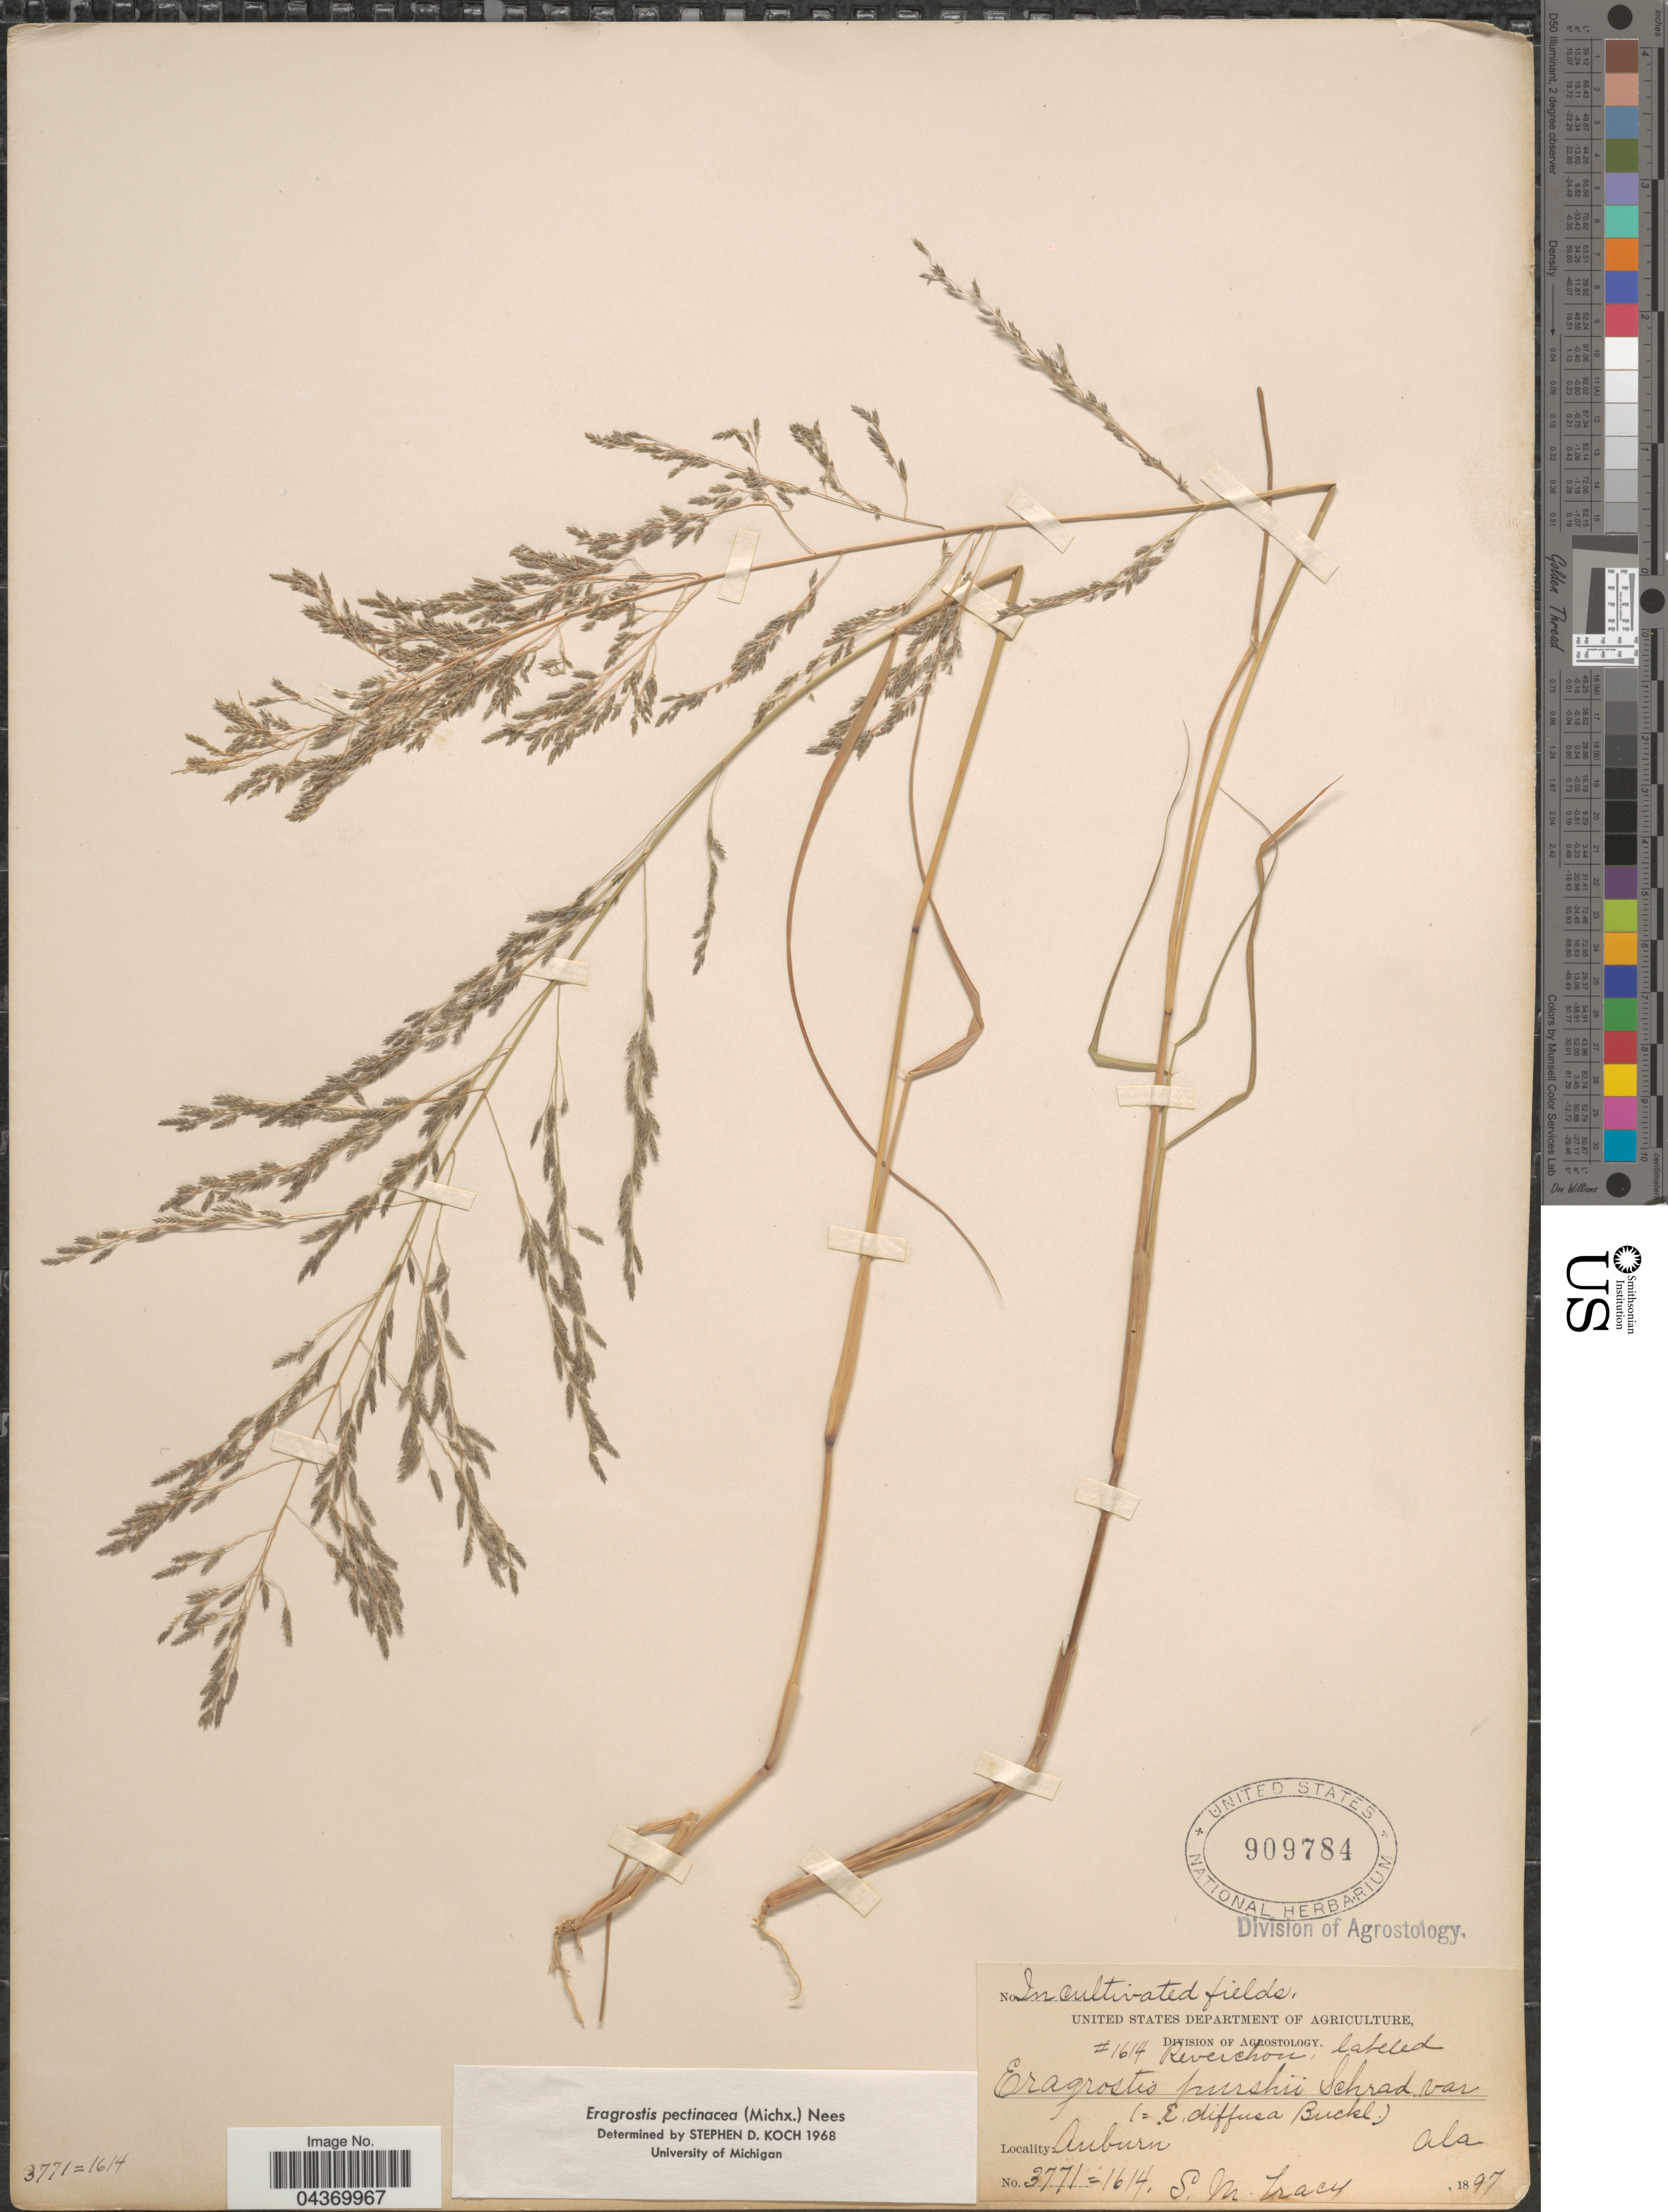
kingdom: Plantae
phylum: Tracheophyta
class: Liliopsida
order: Poales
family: Poaceae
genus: Eragrostis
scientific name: Eragrostis pectinacea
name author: (Michx.) Nees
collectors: S. M. Tracy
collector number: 3771/1614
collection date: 1897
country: United States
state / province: Alabama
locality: Auburn.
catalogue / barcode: US 909784